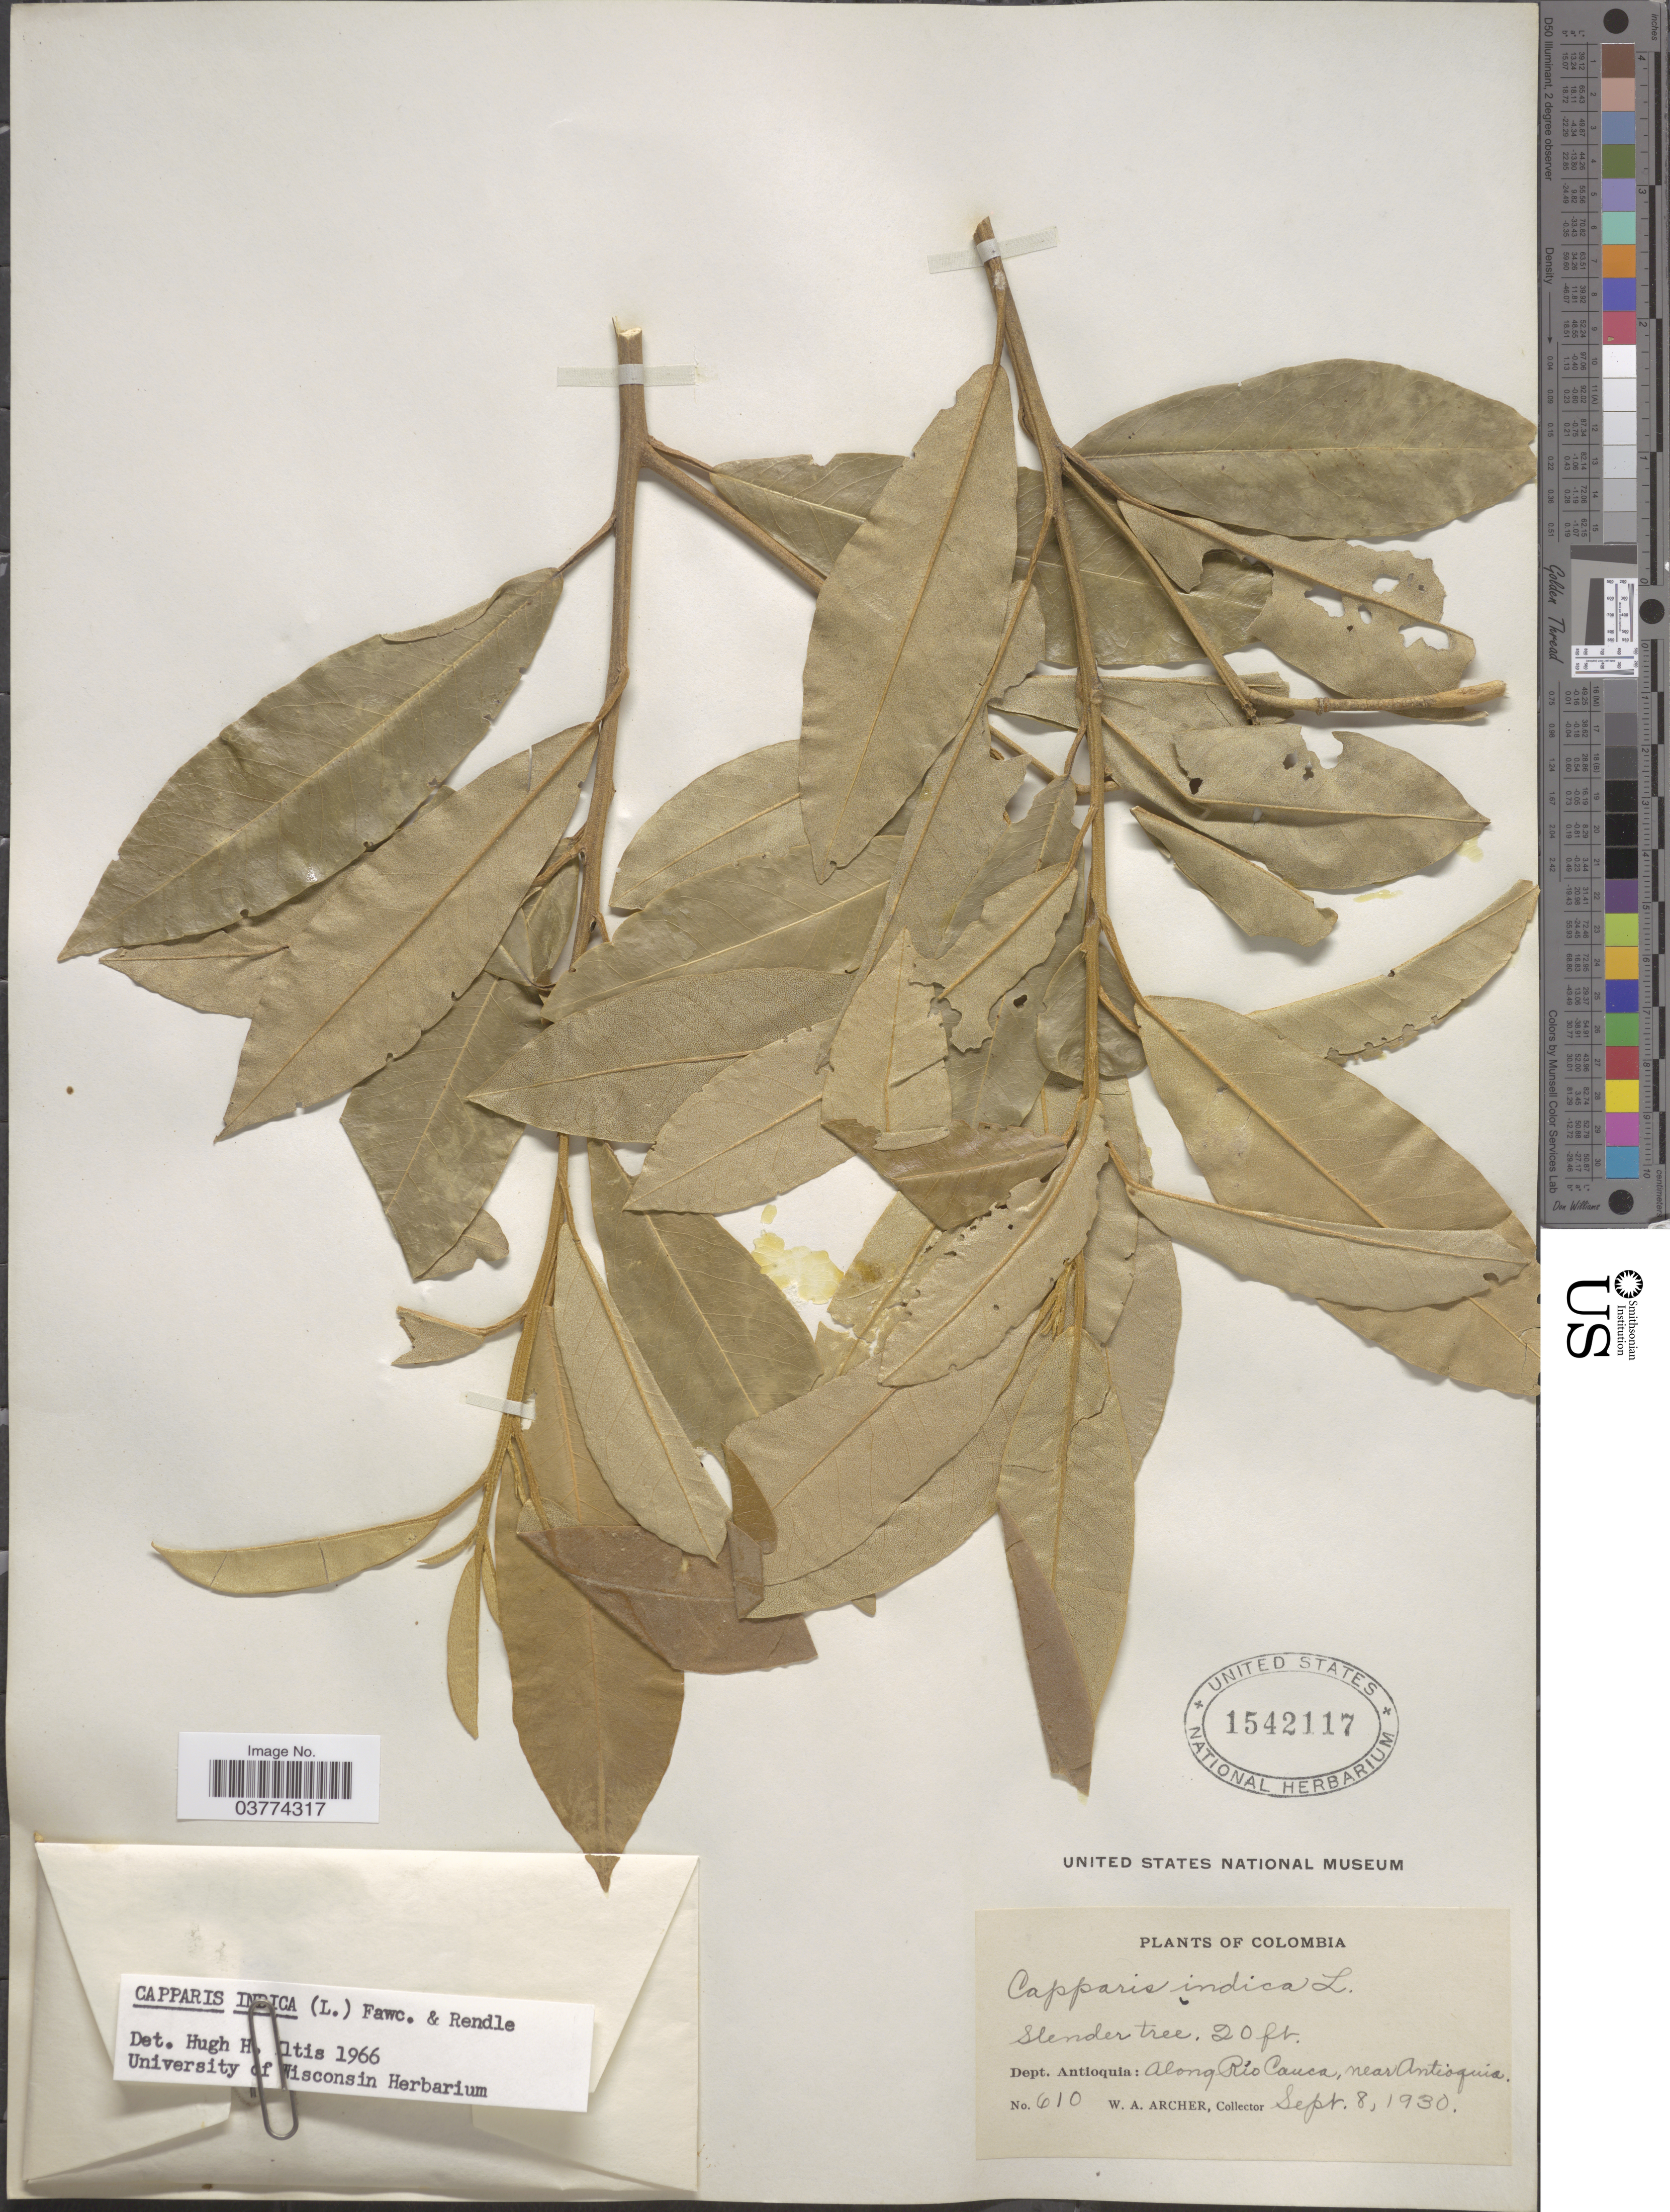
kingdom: Plantae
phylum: Tracheophyta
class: Magnoliopsida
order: Brassicales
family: Capparaceae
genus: Quadrella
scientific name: Quadrella indica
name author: (L.) Iltis & Cornejo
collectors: W. Archer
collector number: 610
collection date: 1930-09-08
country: Colombia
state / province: Antioquia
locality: Dept. Antioquia: Along Río Cauca, near Antioquia.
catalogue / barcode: US 1542117